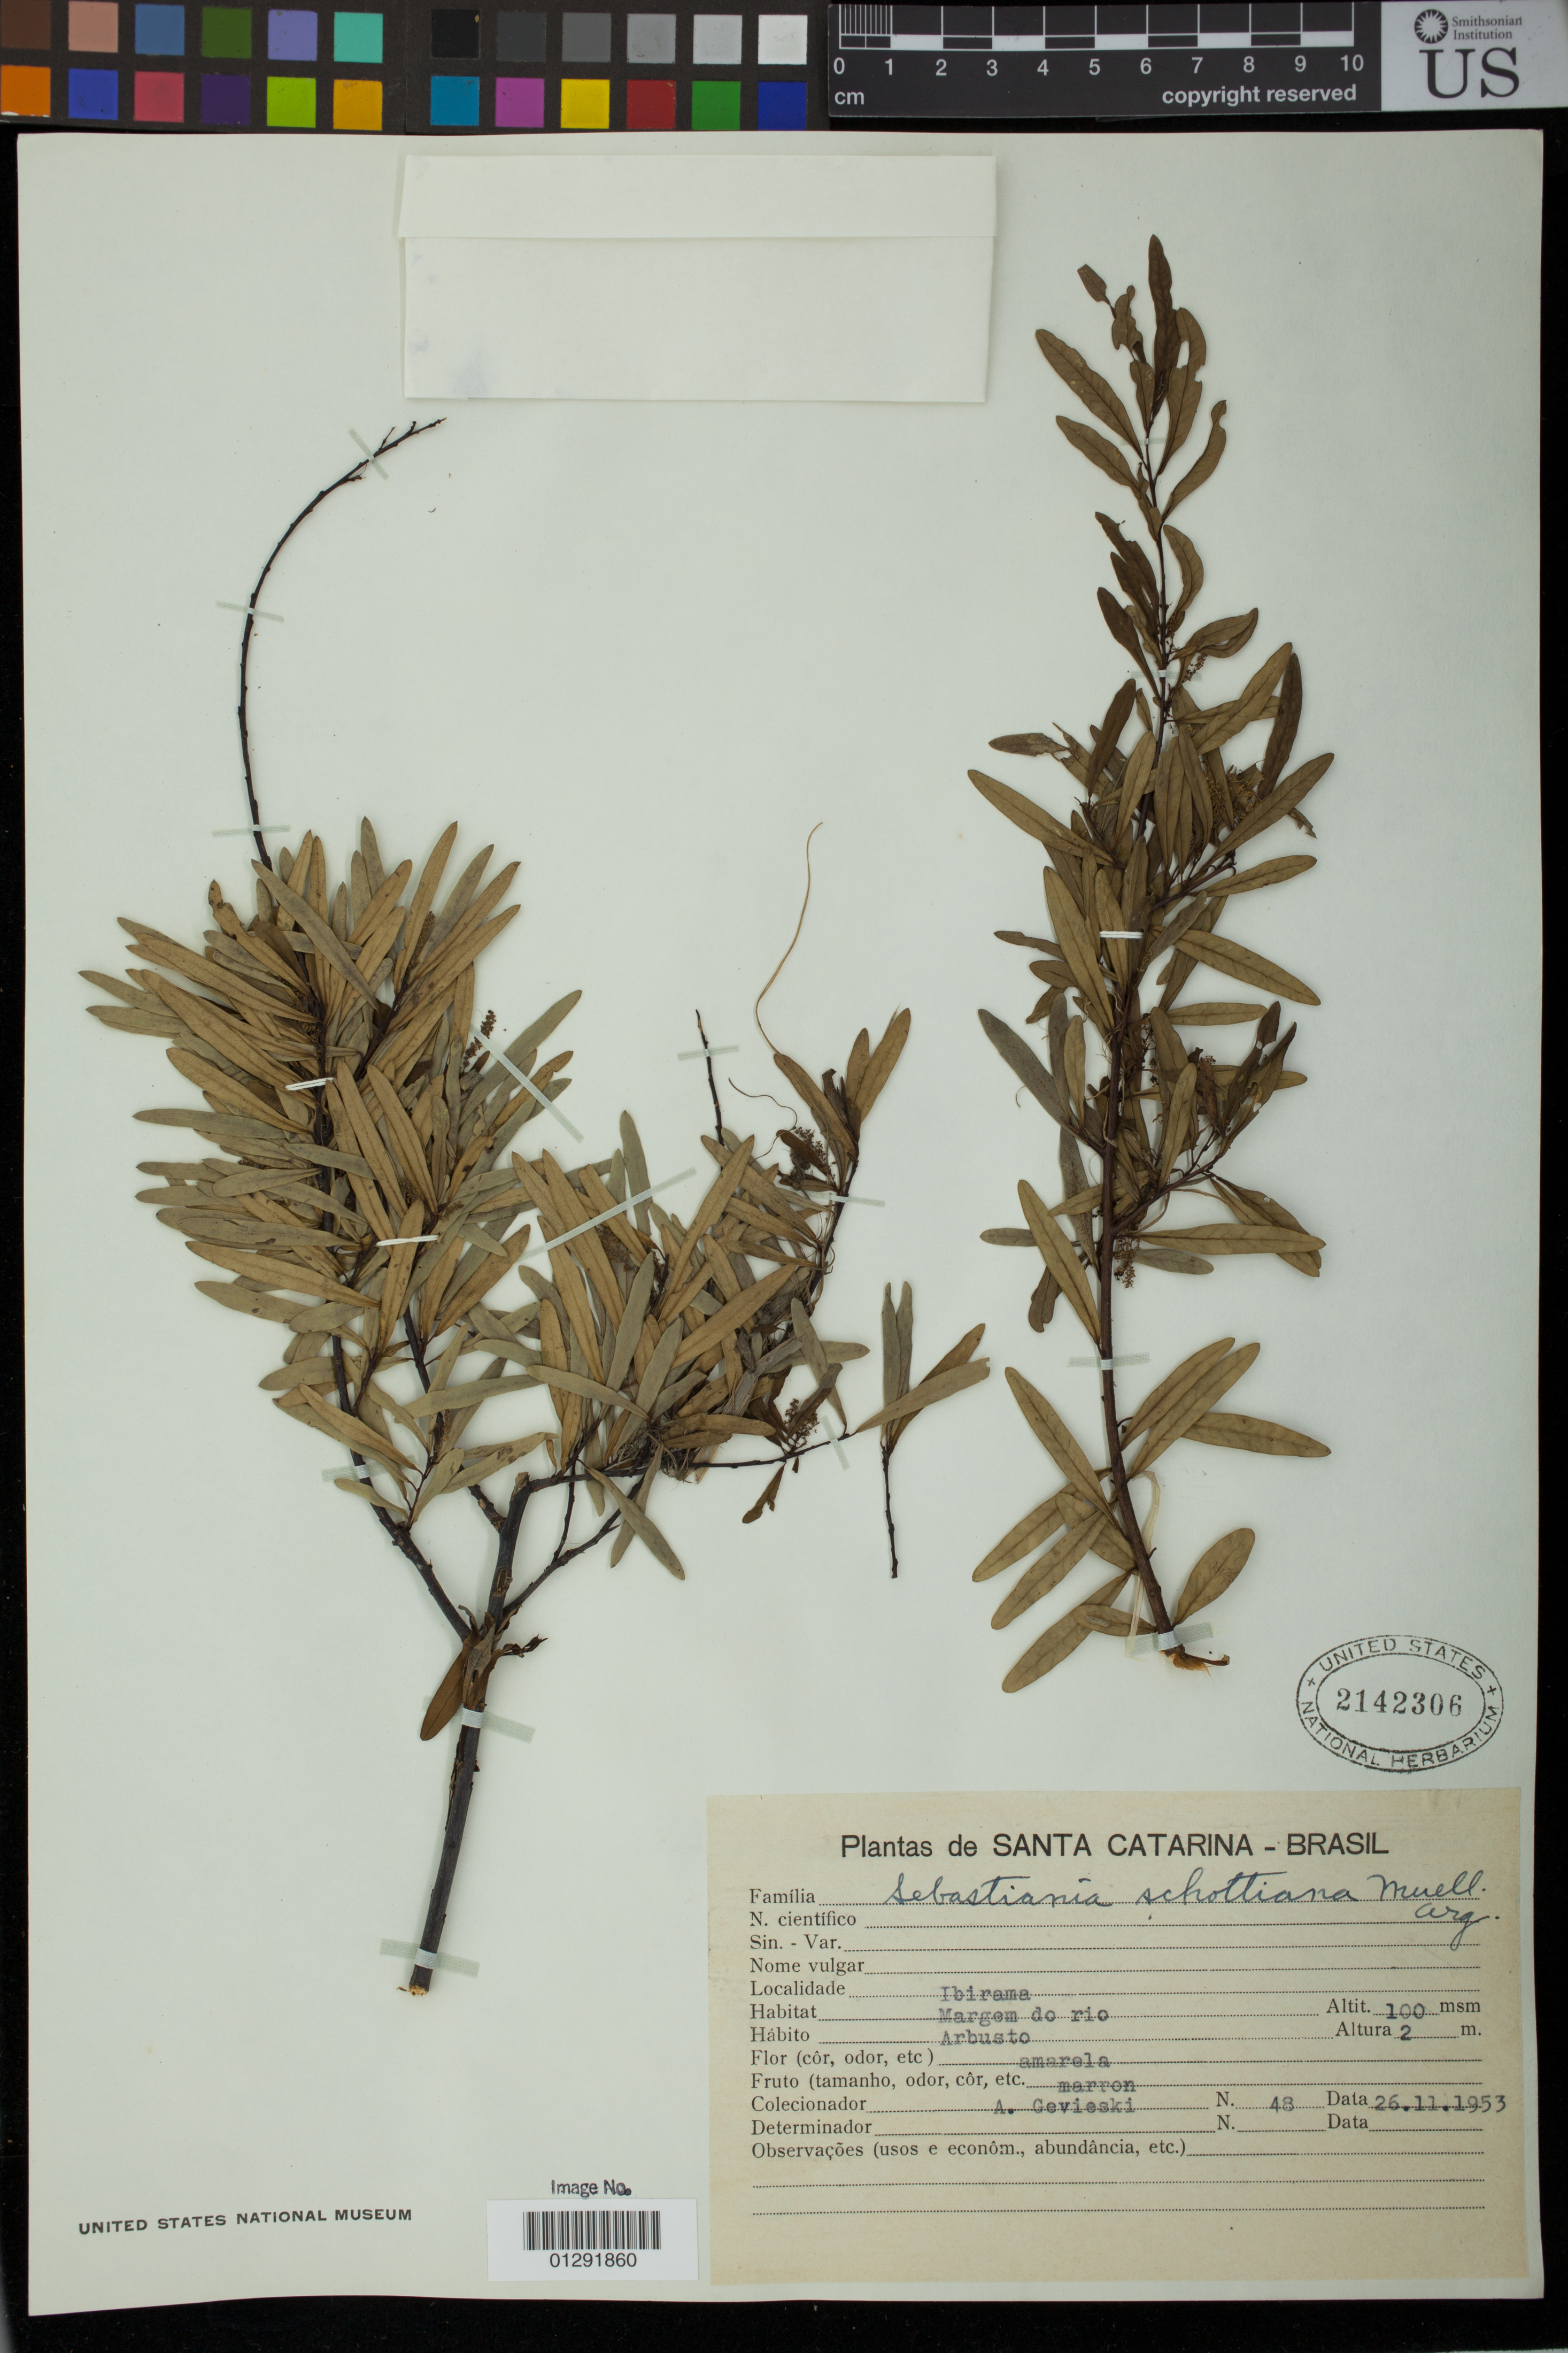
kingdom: Plantae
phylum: Tracheophyta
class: Magnoliopsida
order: Malpighiales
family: Euphorbiaceae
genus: Sebastiania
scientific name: Sebastiania schottiana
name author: (Müll. Arg.) Müll. Arg.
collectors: A. Gevieski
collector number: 48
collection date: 1953-11-26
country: Brazil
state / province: Santa Catarina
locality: Ibirama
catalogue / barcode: US 2142306